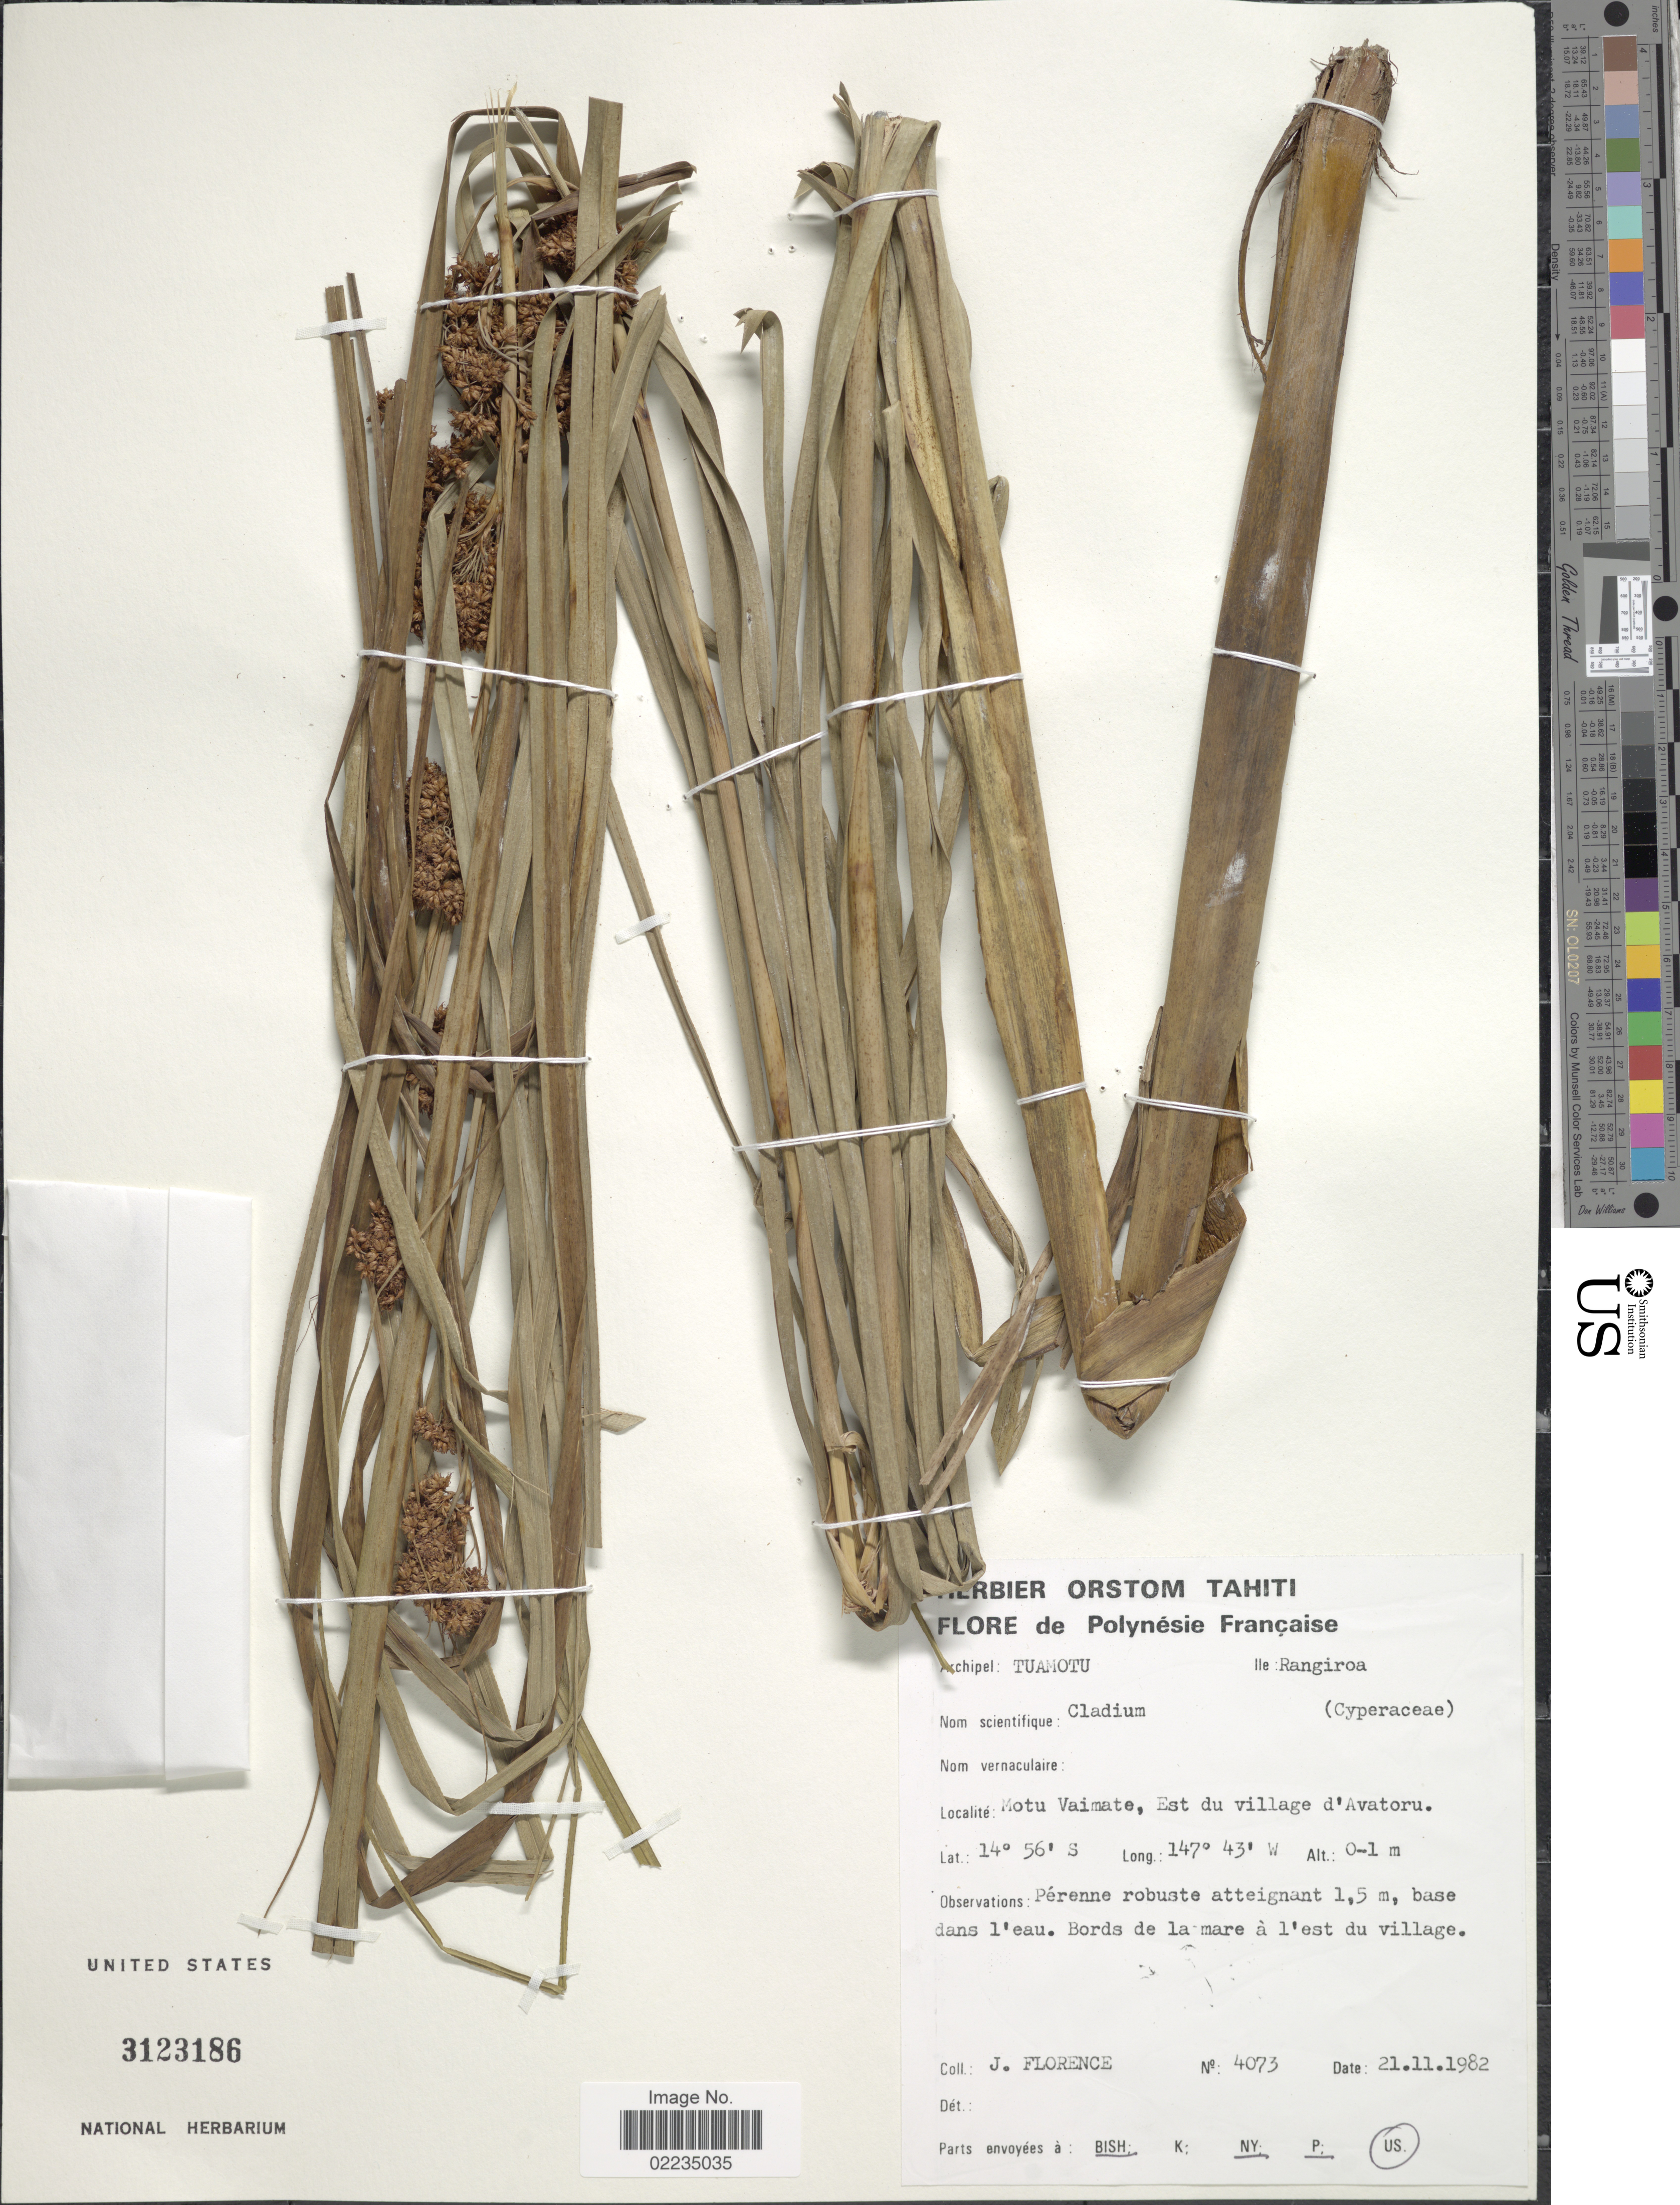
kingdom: Plantae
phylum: Tracheophyta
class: Liliopsida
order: Poales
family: Cyperaceae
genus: Cladium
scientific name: Cladium sp.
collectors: J. Florence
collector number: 4073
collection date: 1982-11-21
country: French Polynesia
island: Rangiroa [Deans] Atoll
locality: Archipel: Tuamotu, Ile: Rangiroa, Motu Vaimate, Est du village d' Avatoru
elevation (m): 0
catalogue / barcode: US 3123186